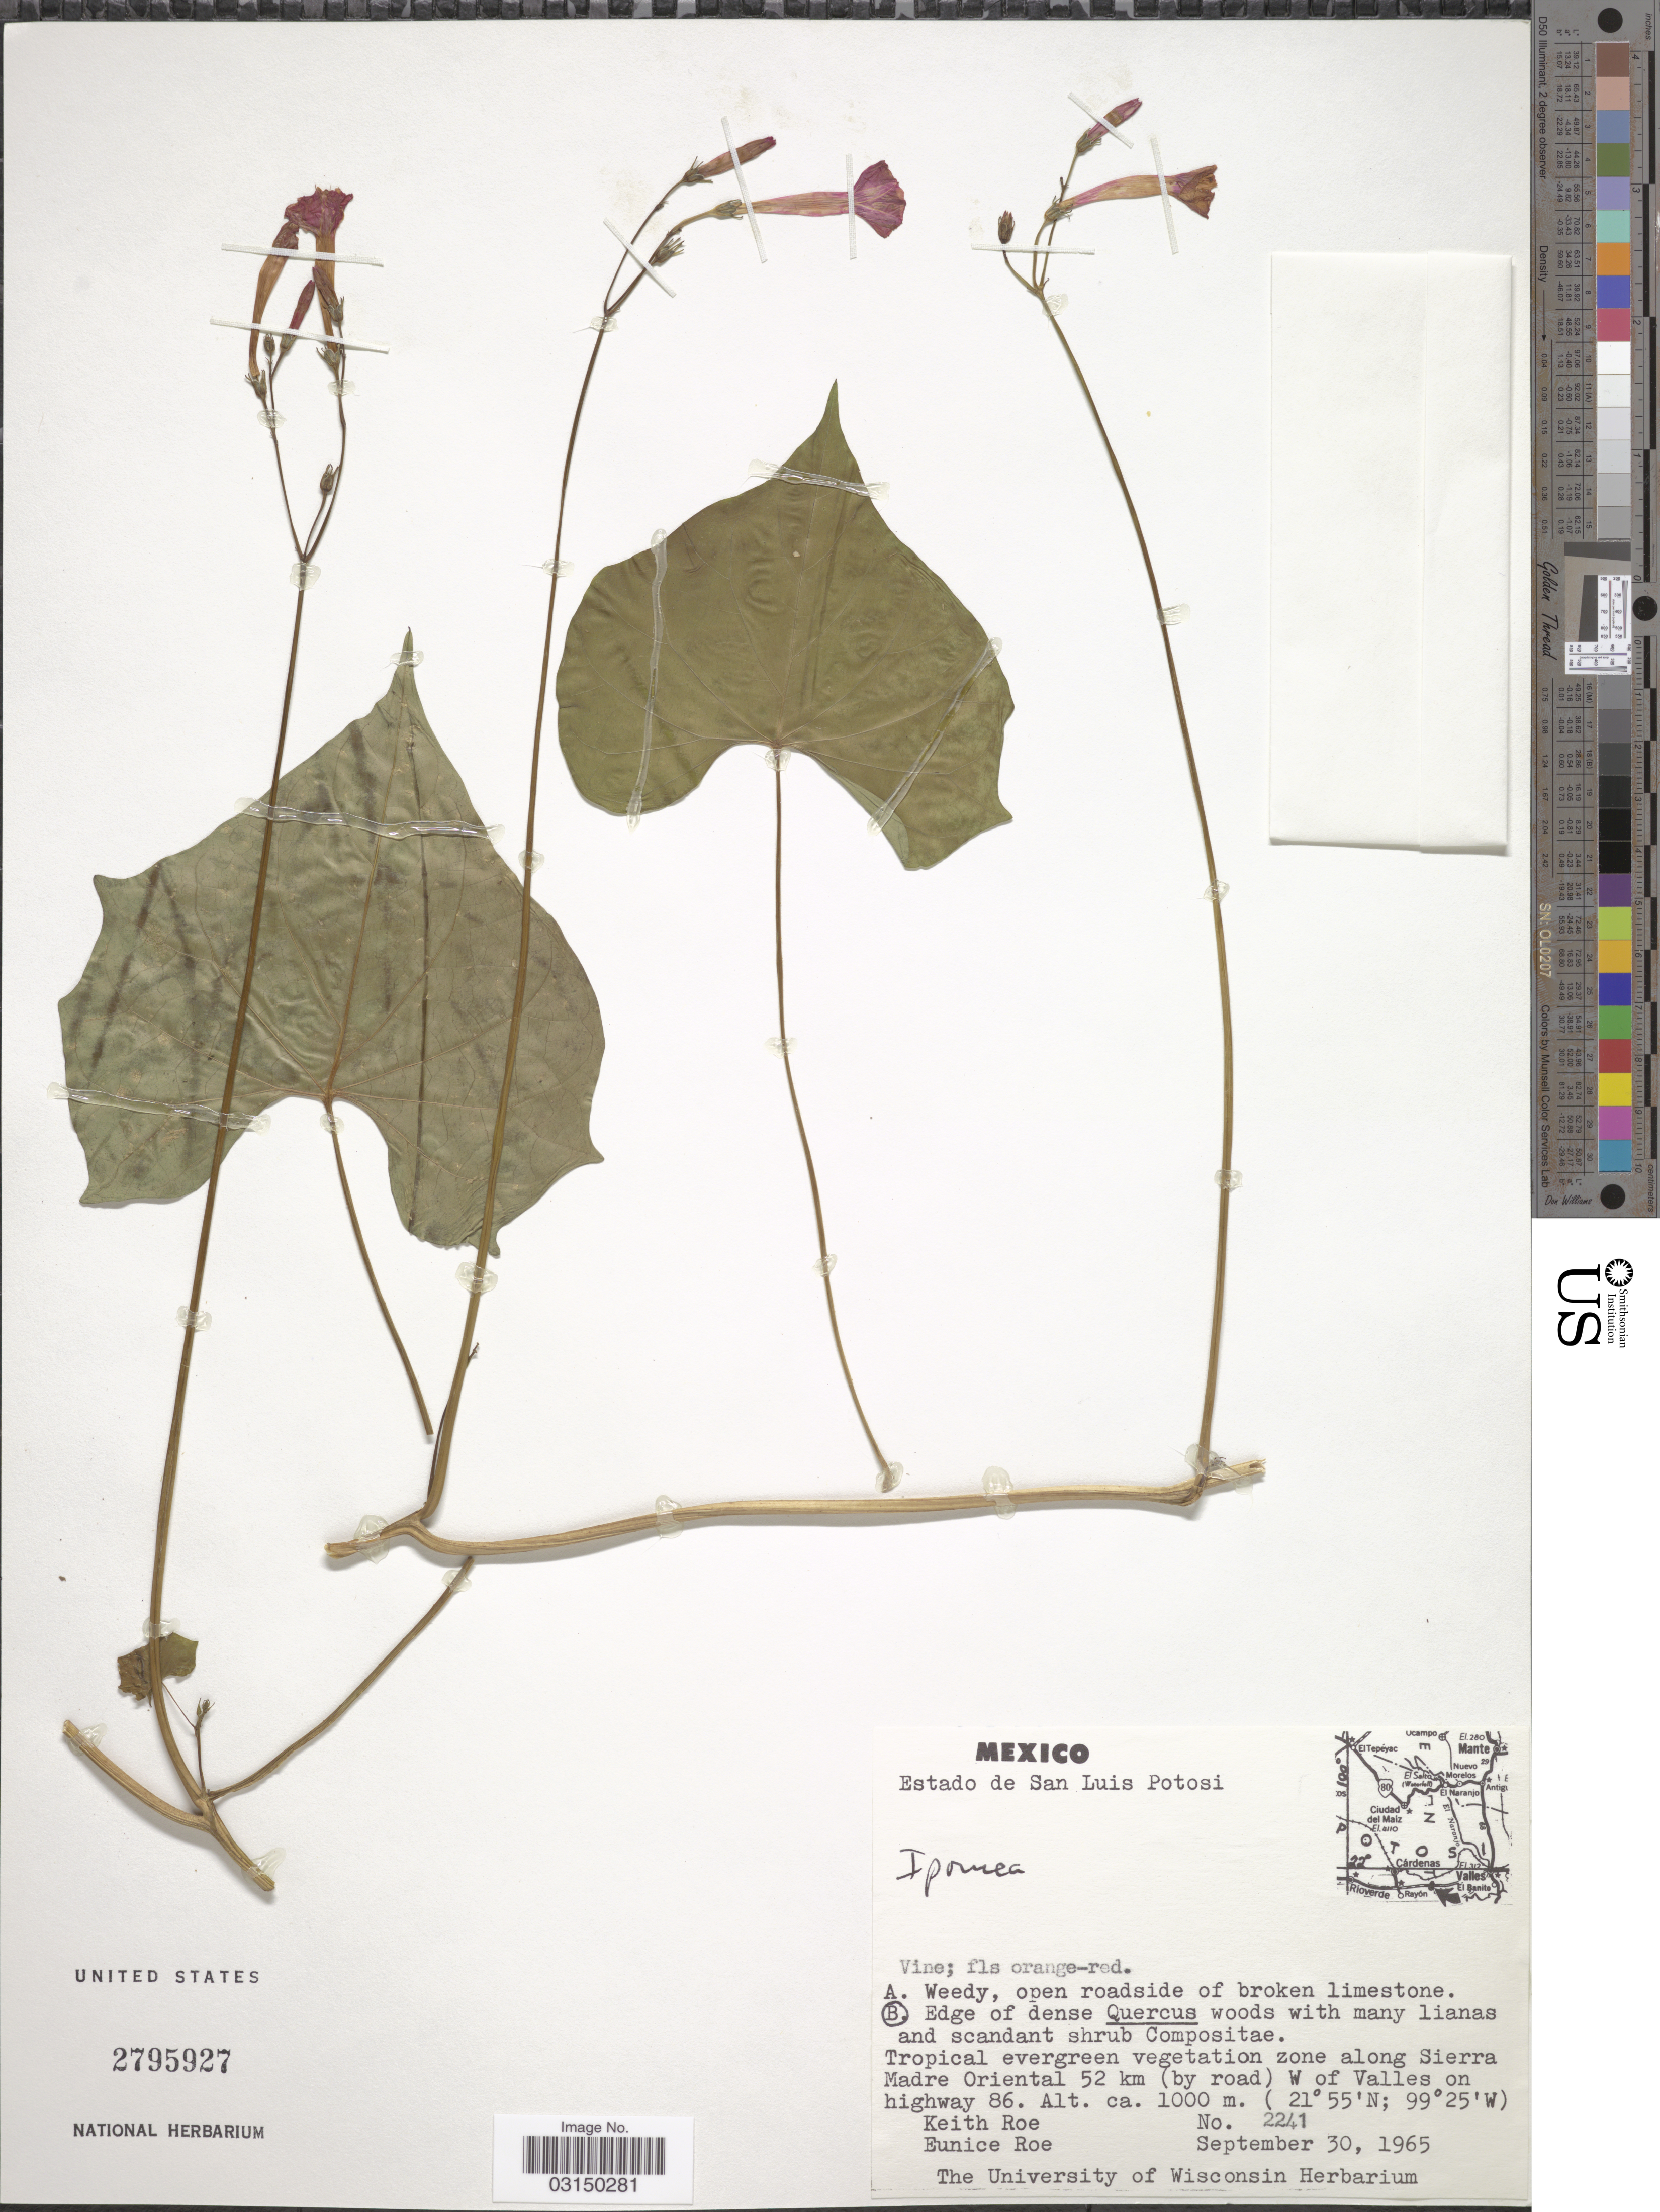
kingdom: Plantae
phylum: Tracheophyta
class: Magnoliopsida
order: Solanales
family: Convolvulaceae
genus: Ipomoea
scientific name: Ipomoea hederifolia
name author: L.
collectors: K. E. Roe & E. Roe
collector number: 2241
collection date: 1965-09-30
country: Mexico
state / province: San Luis Potosí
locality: Along Sierra Madre Oriental 52 km (by road) W of Valles on highway 86.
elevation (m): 1000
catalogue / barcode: US 2795927